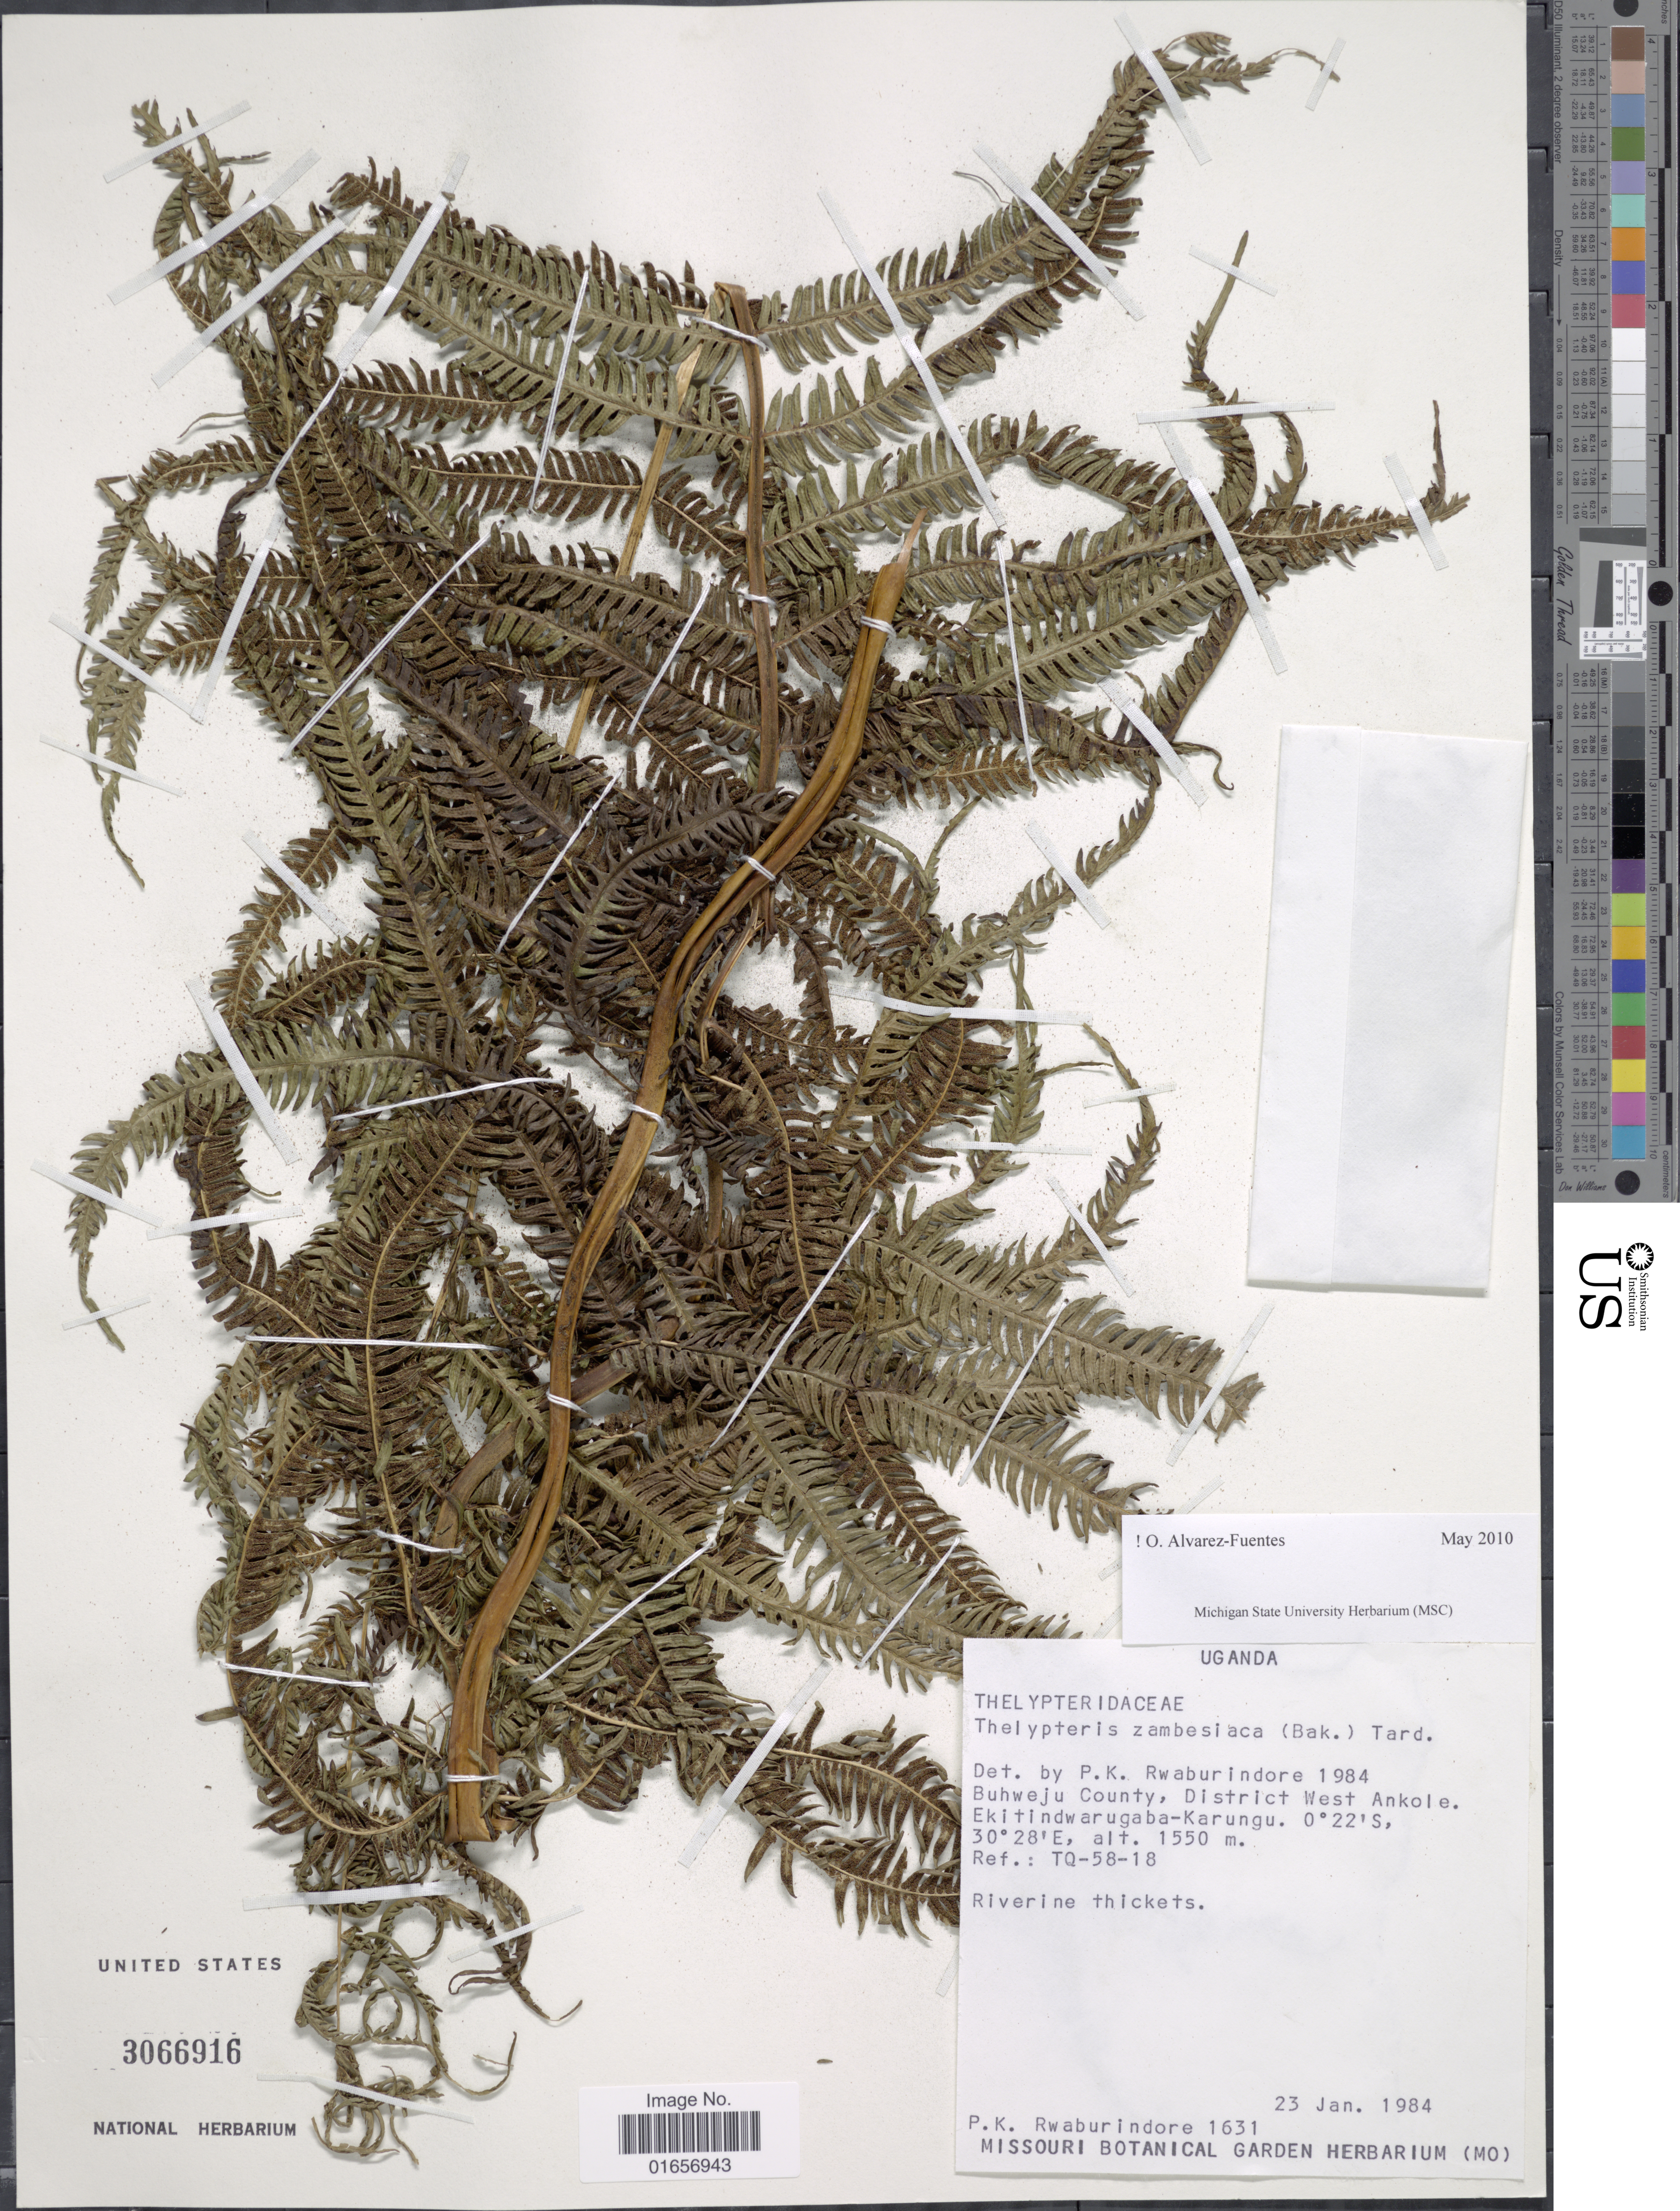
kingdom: Plantae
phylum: Tracheophyta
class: Polypodiopsida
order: Polypodiales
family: Thelypteridaceae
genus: Pseudocyclosorus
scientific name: Pseudocyclosorus pulcher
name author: (Bory ex Willd.) Holttum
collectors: P. Rwaburindore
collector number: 1632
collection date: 1984-01-23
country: Uganda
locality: Buhweji County, District West Ankole, Ekitindwarugaba- Karungu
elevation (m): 1550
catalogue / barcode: US 3066916